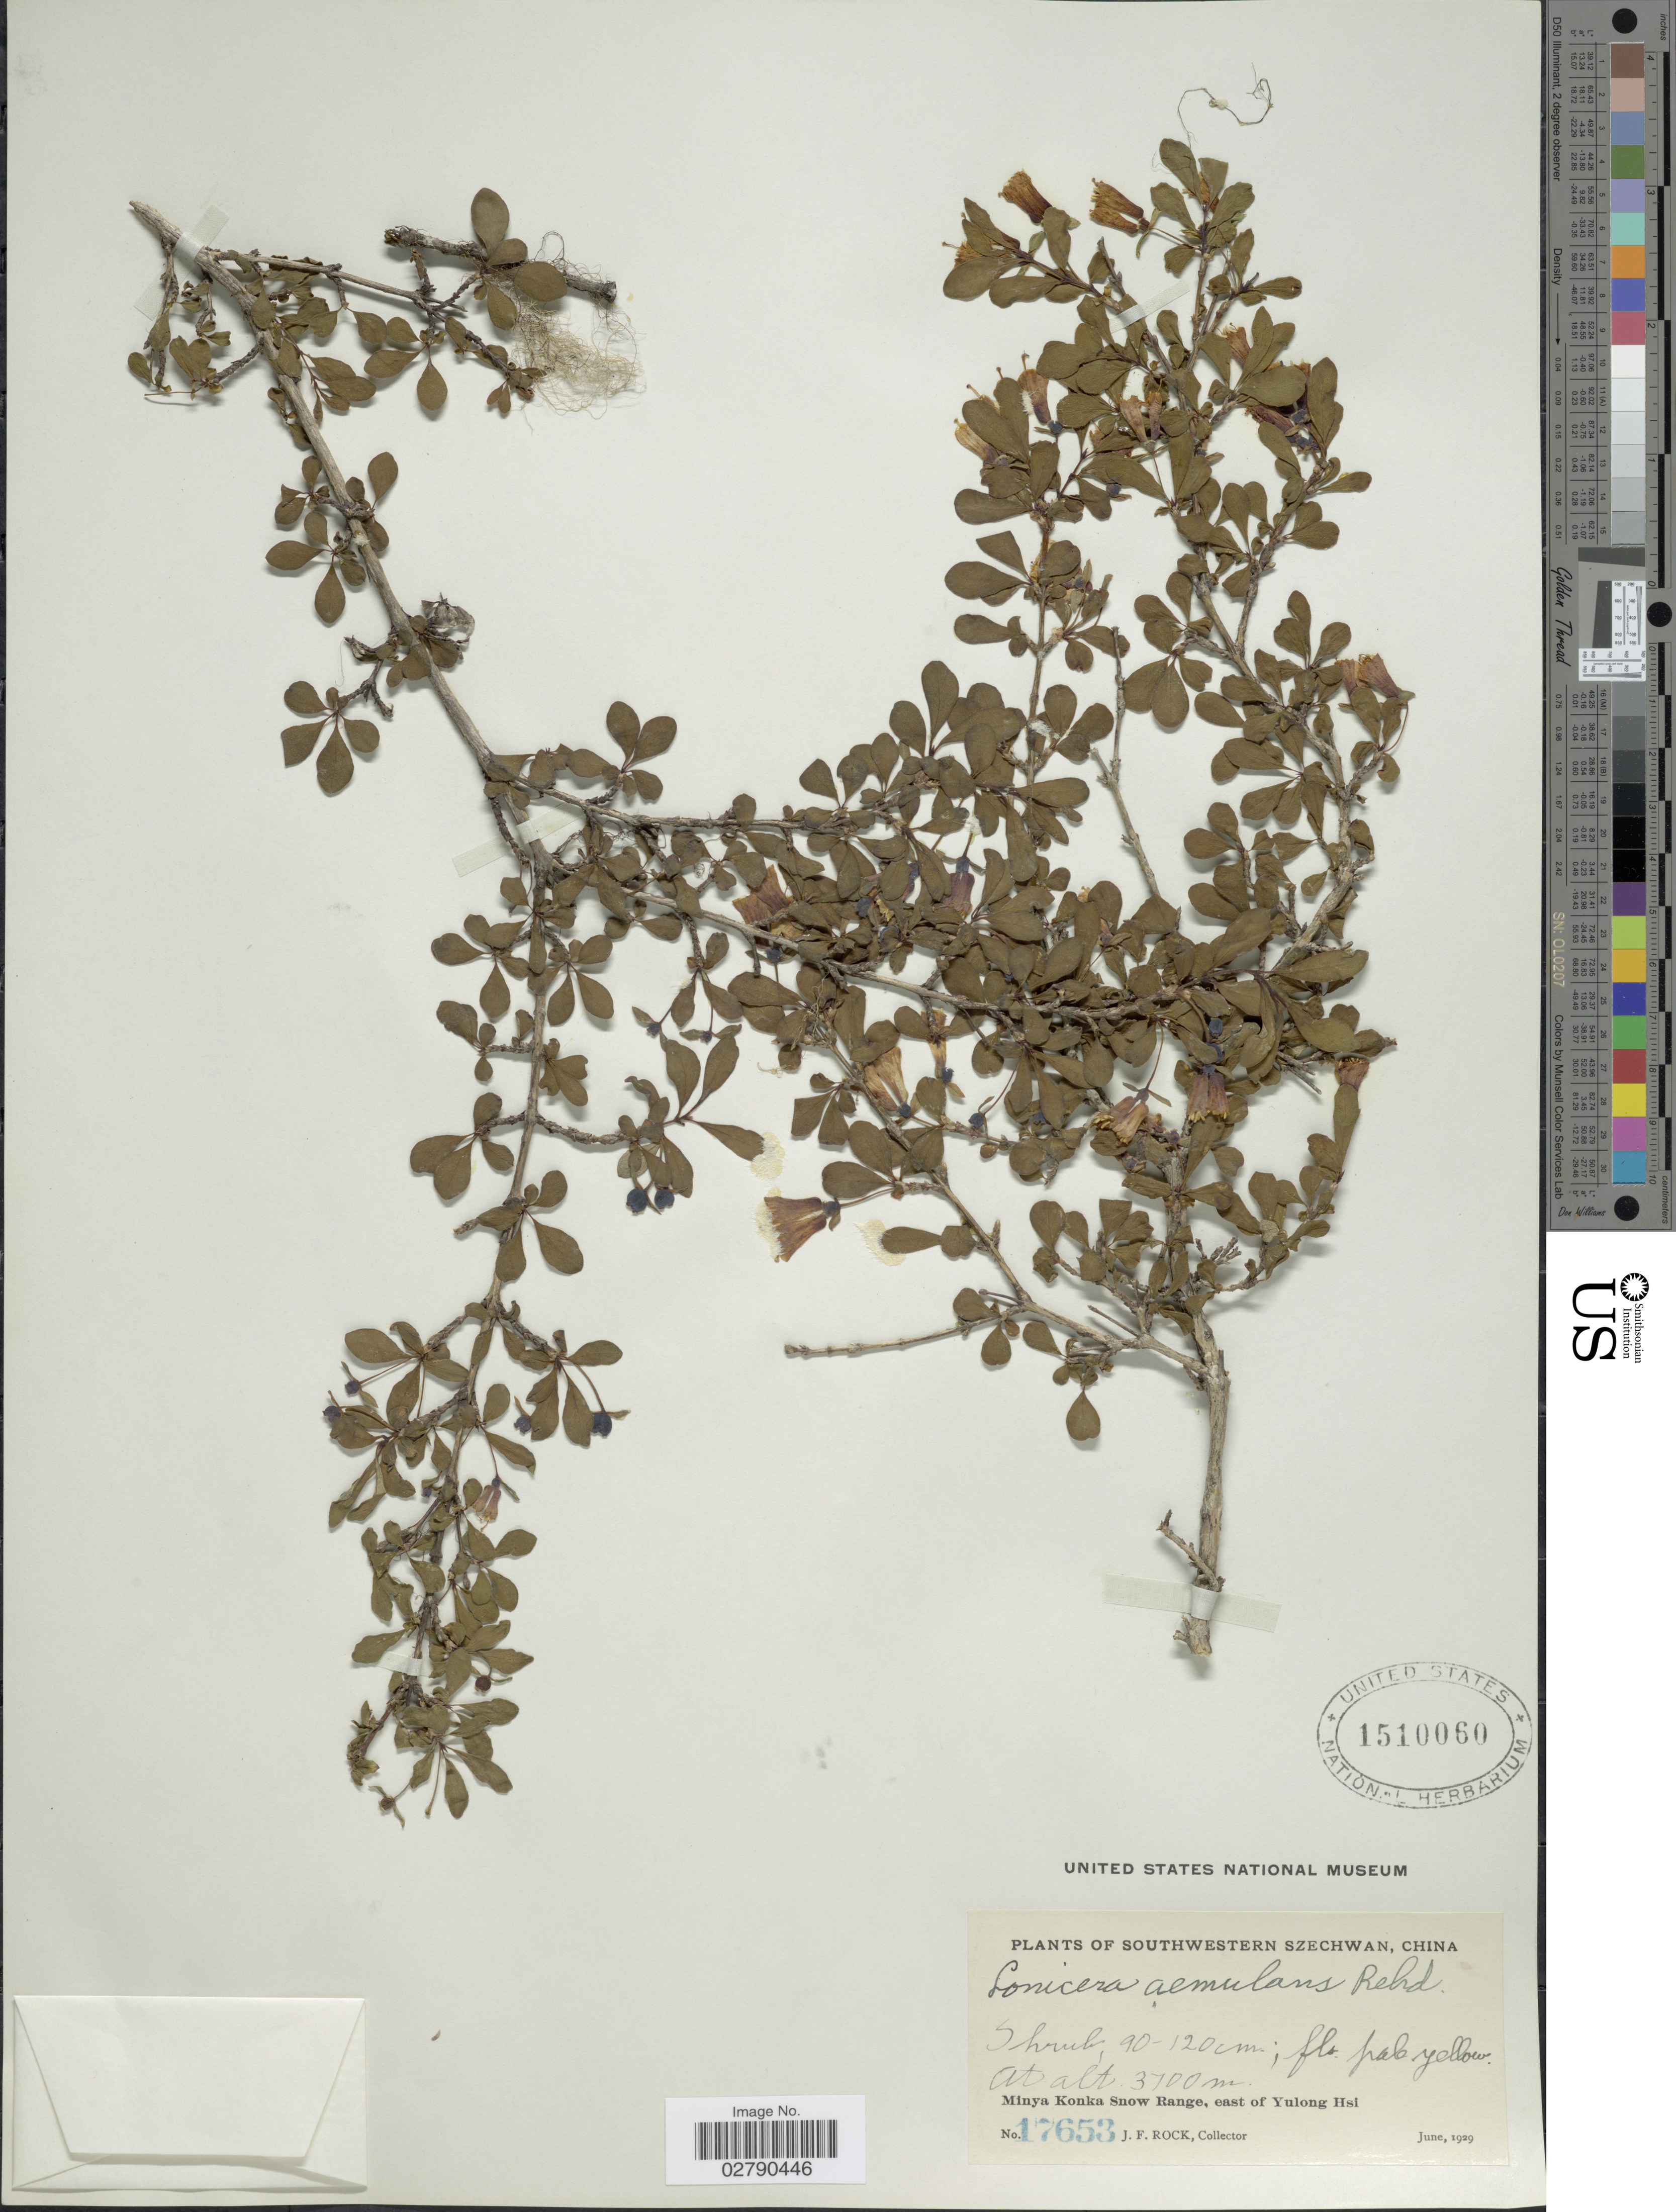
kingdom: Plantae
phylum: Tracheophyta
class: Magnoliopsida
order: Dipsacales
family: Caprifoliaceae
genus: Lonicera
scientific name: Lonicera aemulans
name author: Rehder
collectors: J. Rock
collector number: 17653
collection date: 1929-06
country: China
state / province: Sichuan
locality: Southwestern Szechwan. Minya Konka Snow Range, east of Yulong Hsi.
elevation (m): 3700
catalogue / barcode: US 1510060